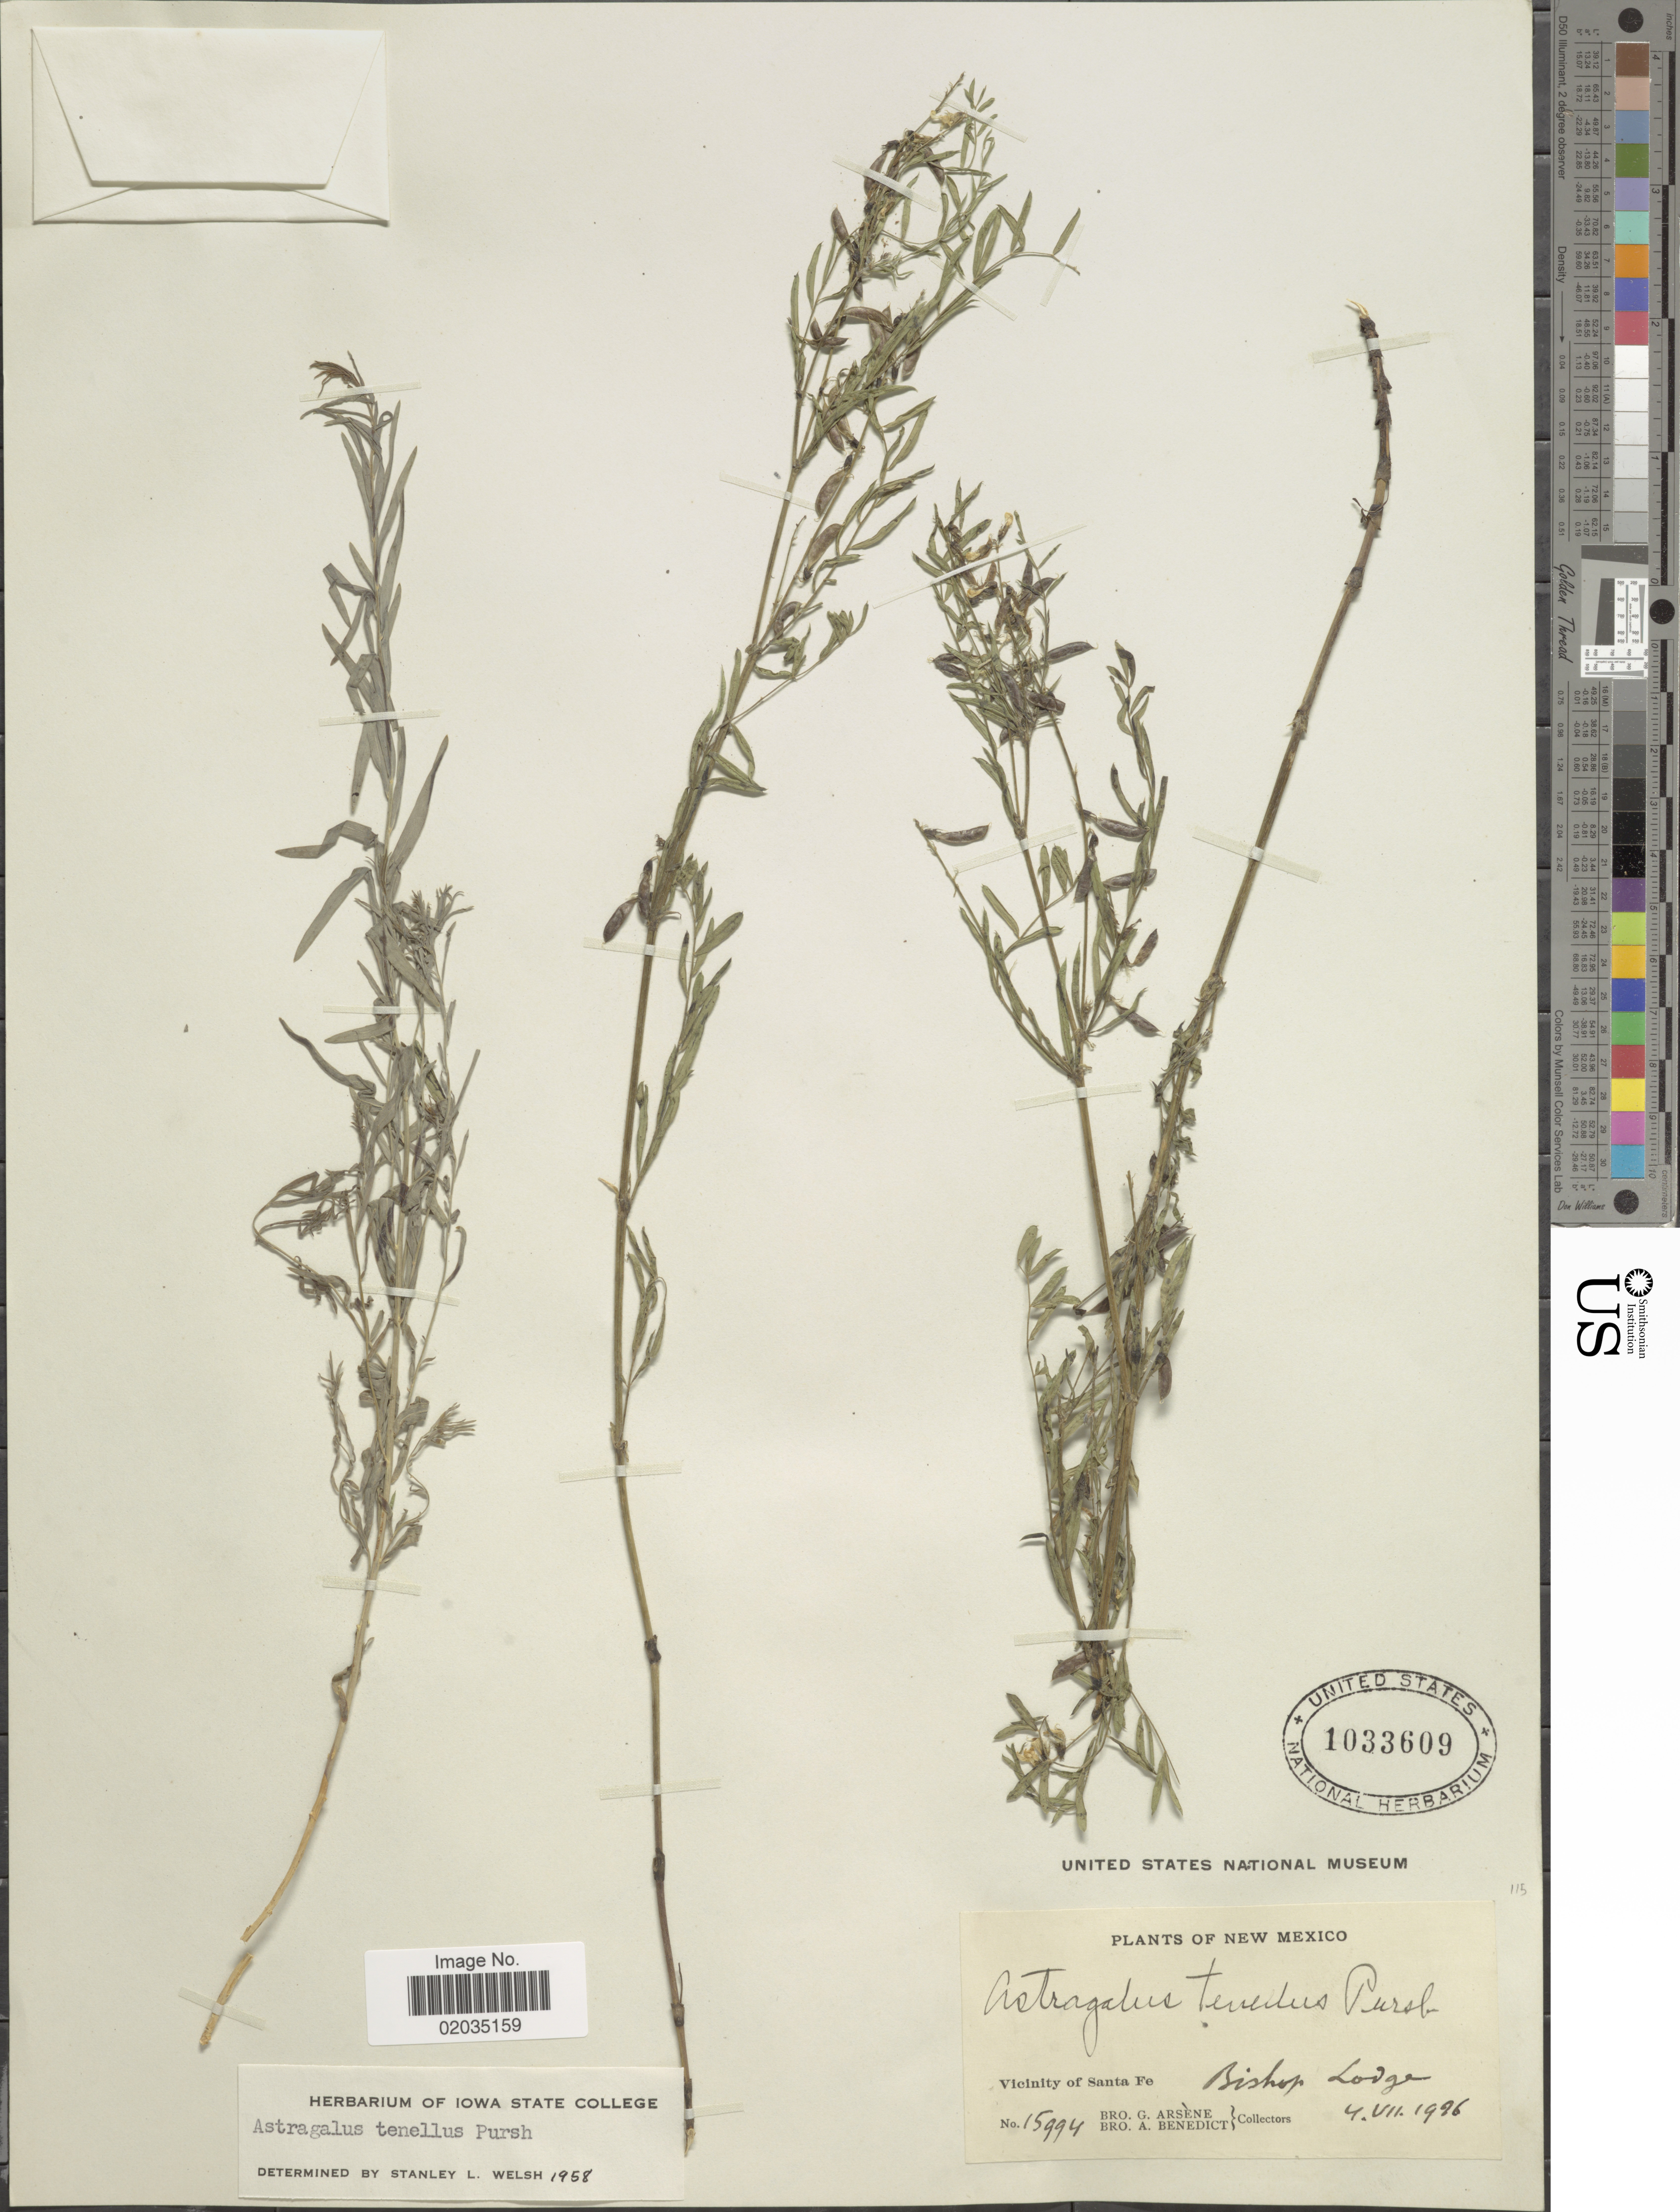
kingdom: Plantae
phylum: Tracheophyta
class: Magnoliopsida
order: Fabales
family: Fabaceae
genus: Astragalus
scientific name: Astragalus tenellus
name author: Pursh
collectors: Bro. G. Arsène & Bro. A. Benedict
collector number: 15994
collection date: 1976-07-04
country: United States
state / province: New Mexico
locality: Vicinity of Santa Fe, Bishop Lodge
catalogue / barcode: US 1033609